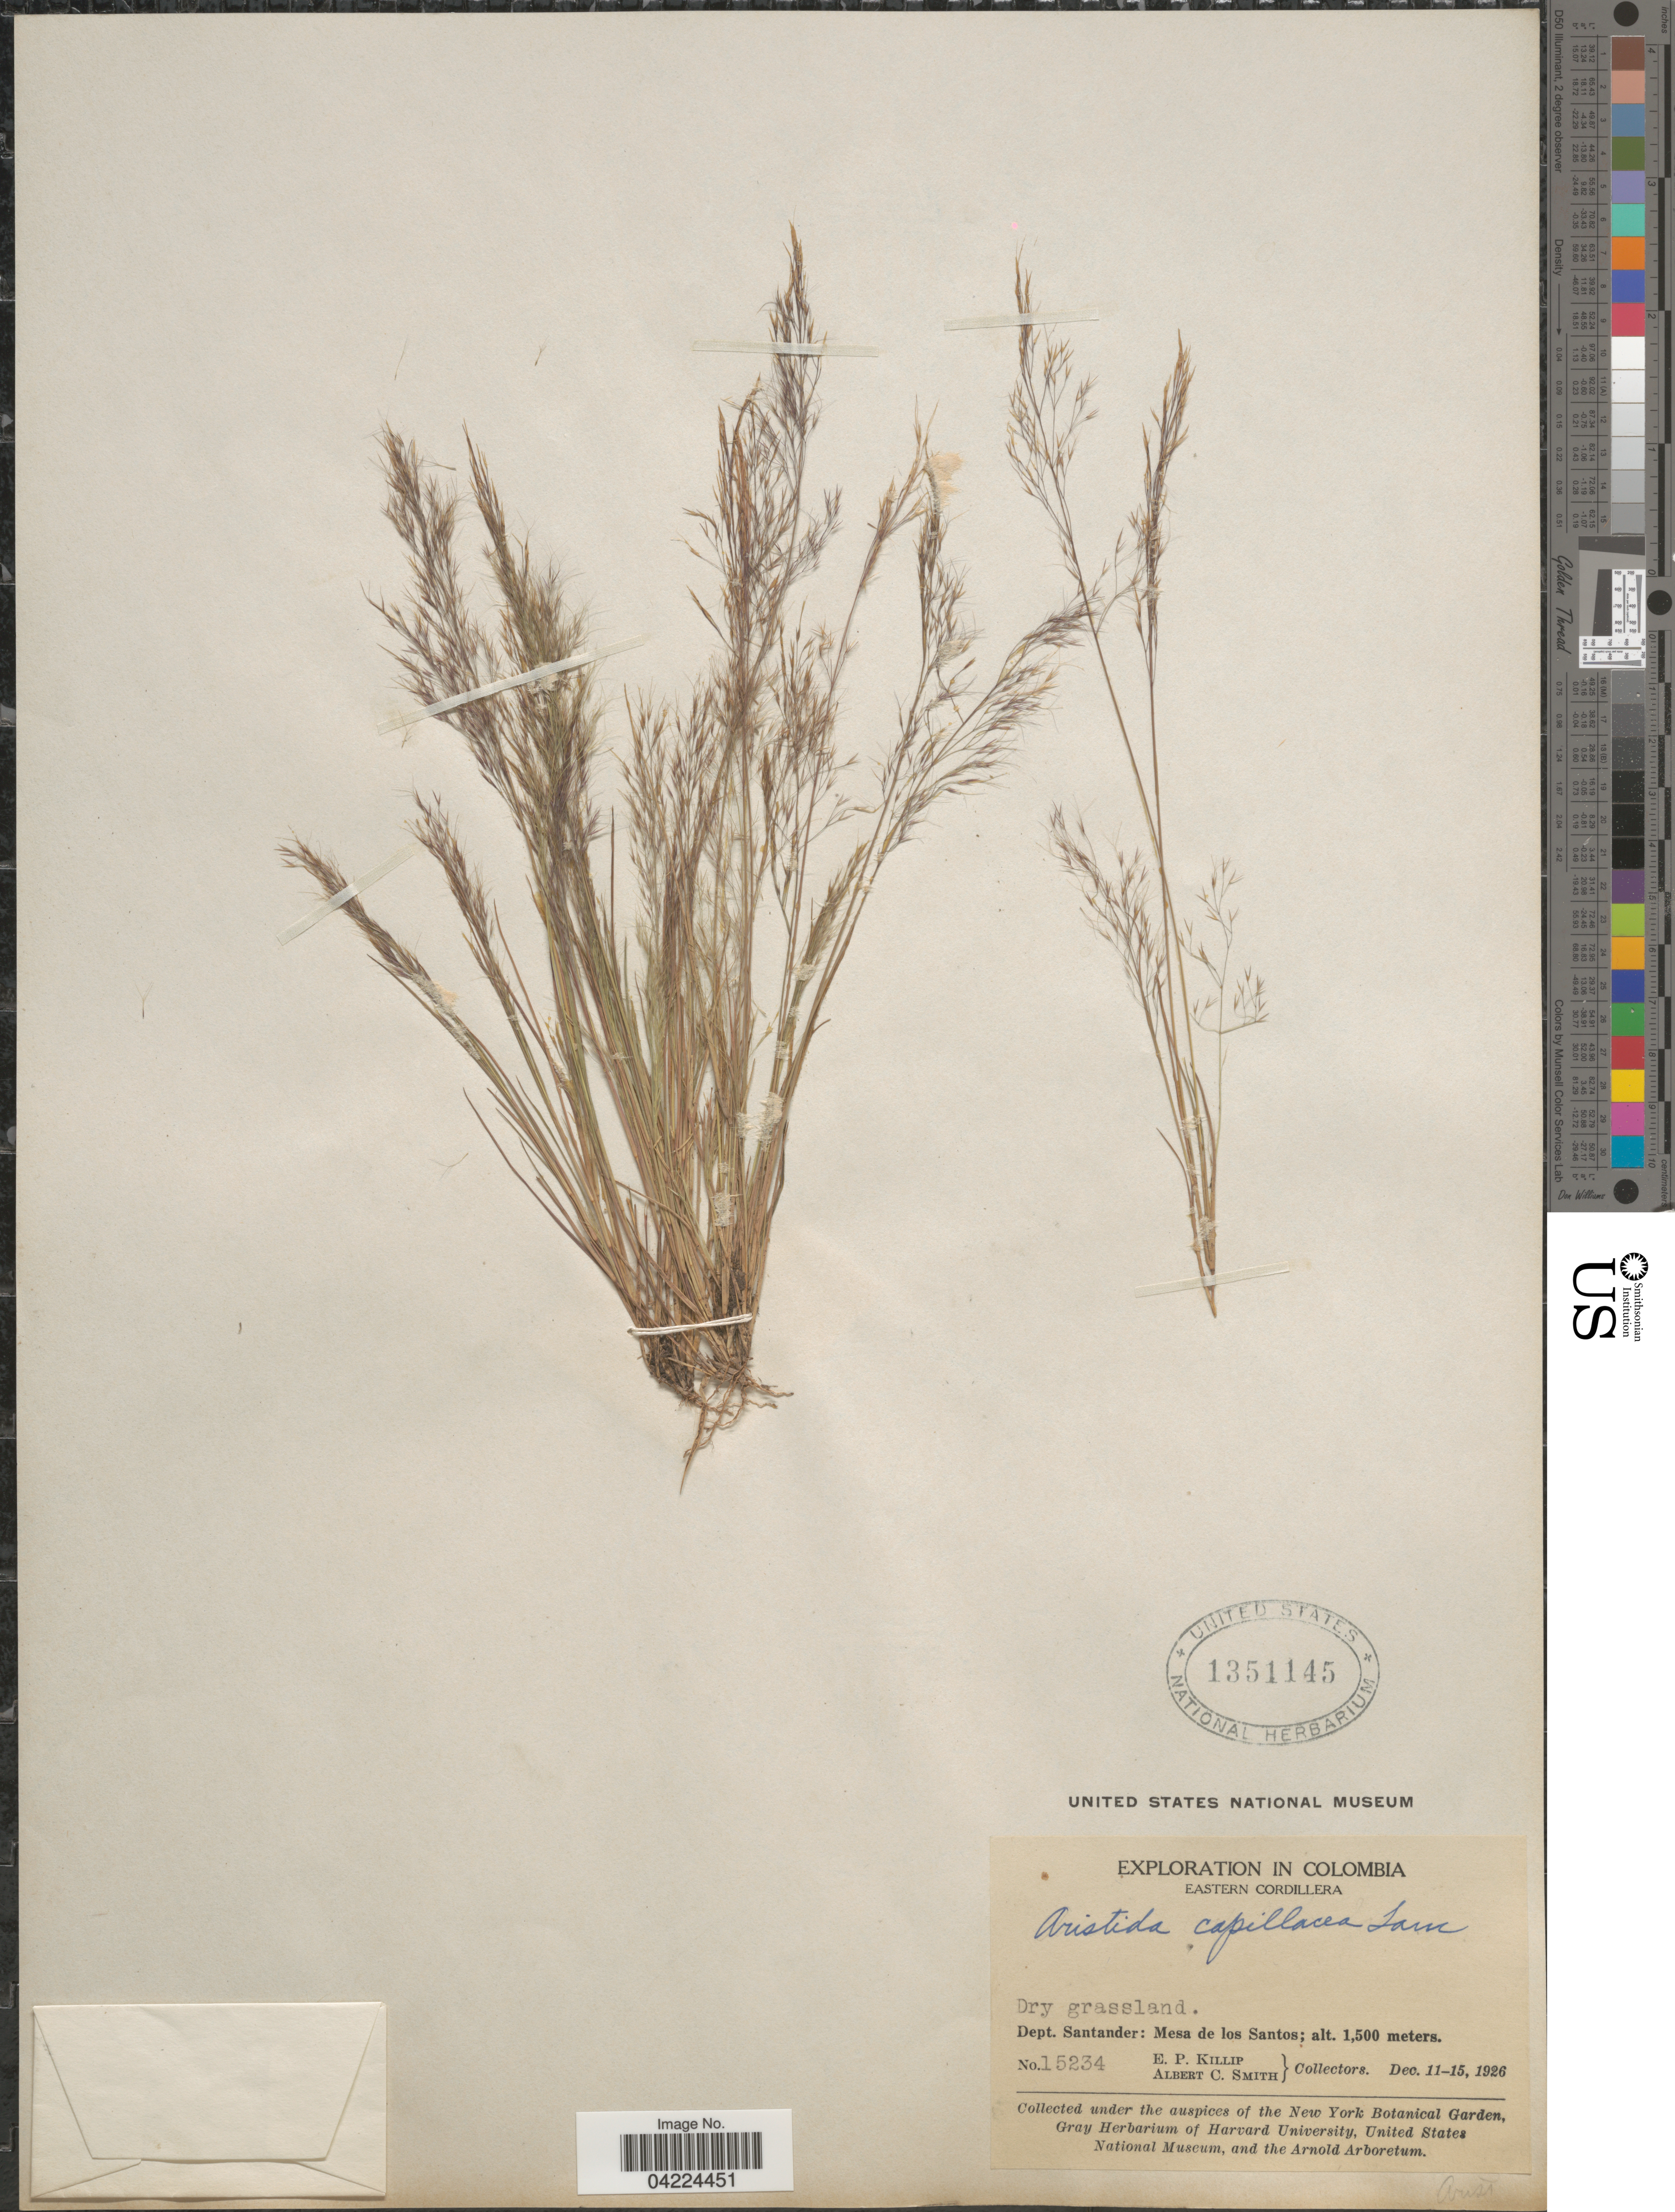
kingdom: Plantae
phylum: Tracheophyta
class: Liliopsida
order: Poales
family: Poaceae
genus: Aristida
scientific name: Aristida capillacea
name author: Lam.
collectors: E. P. Killip & A. C. Smith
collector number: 15234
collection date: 1926-12-11/1926-12-15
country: Colombia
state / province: Santander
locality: Exploration in Colombia. Eastern Cordillera. Dept. Santander: Mesa de los Santos.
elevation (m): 1500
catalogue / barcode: US 1351145